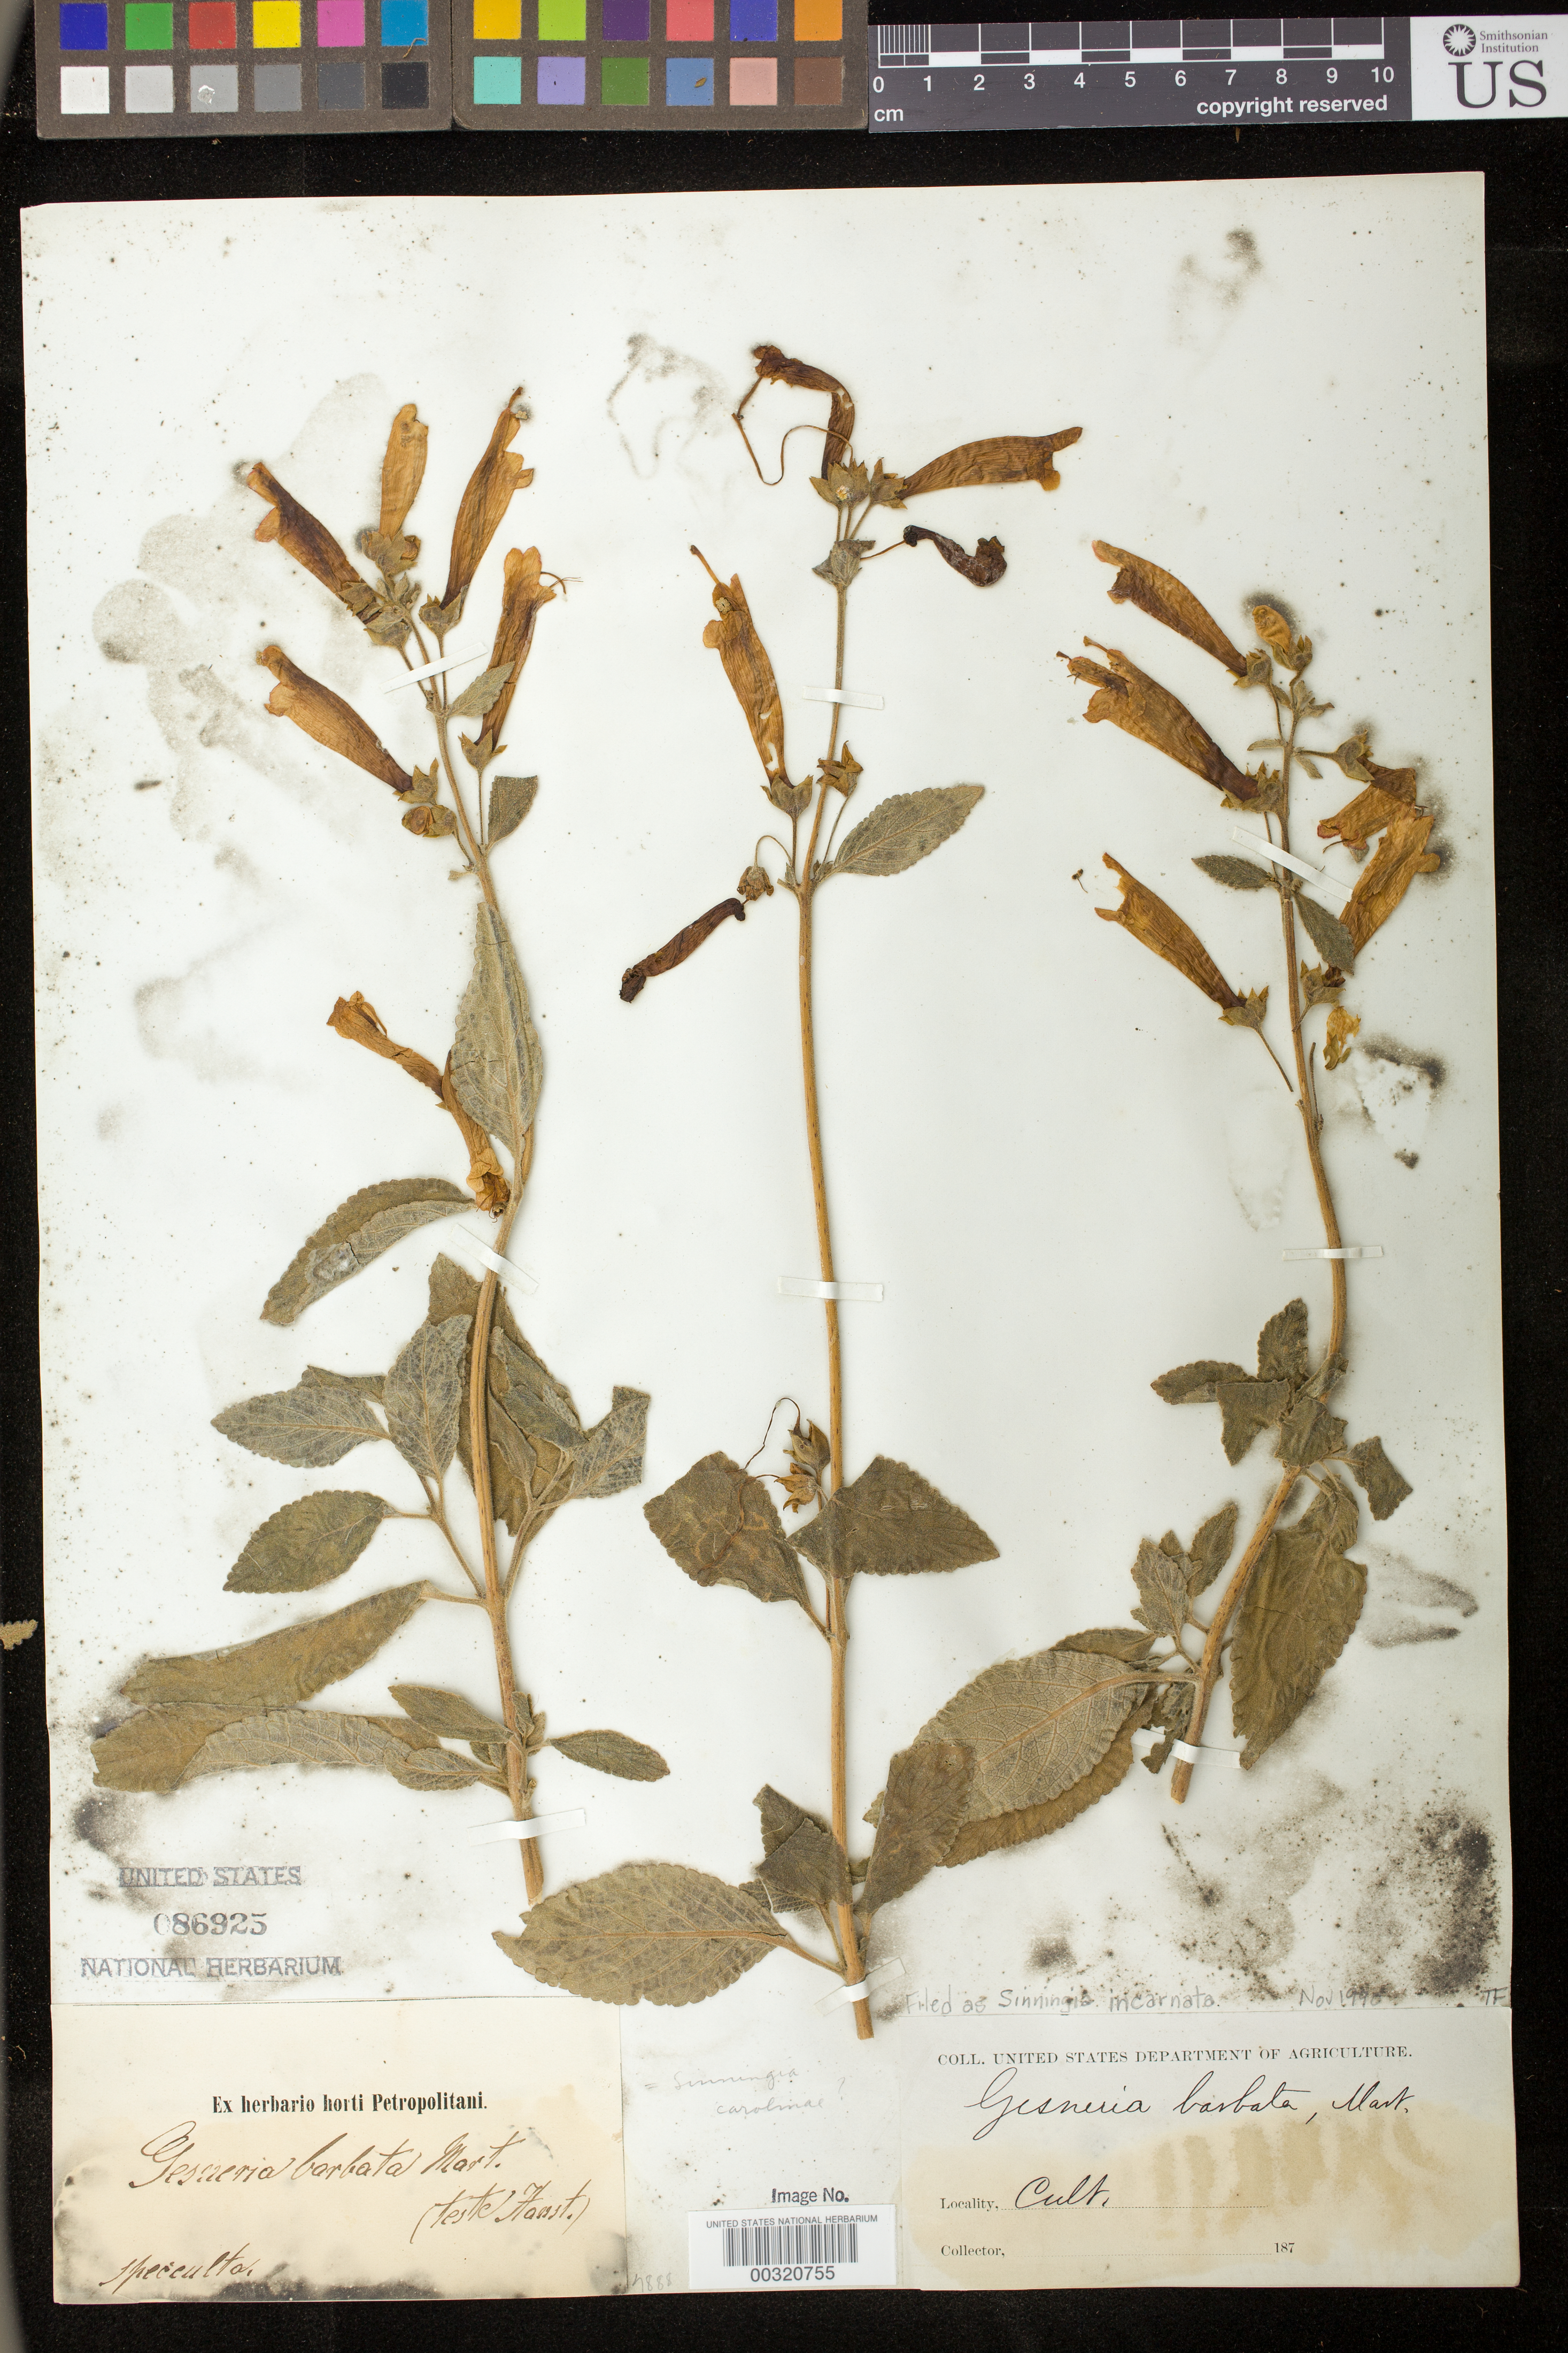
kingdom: Plantae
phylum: Tracheophyta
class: Magnoliopsida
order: Lamiales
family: Gesneriaceae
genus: Sinningia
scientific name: Sinningia incarnata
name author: (Aubl.) D.L. Denham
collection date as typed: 187-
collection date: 1870/1879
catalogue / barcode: US 86925